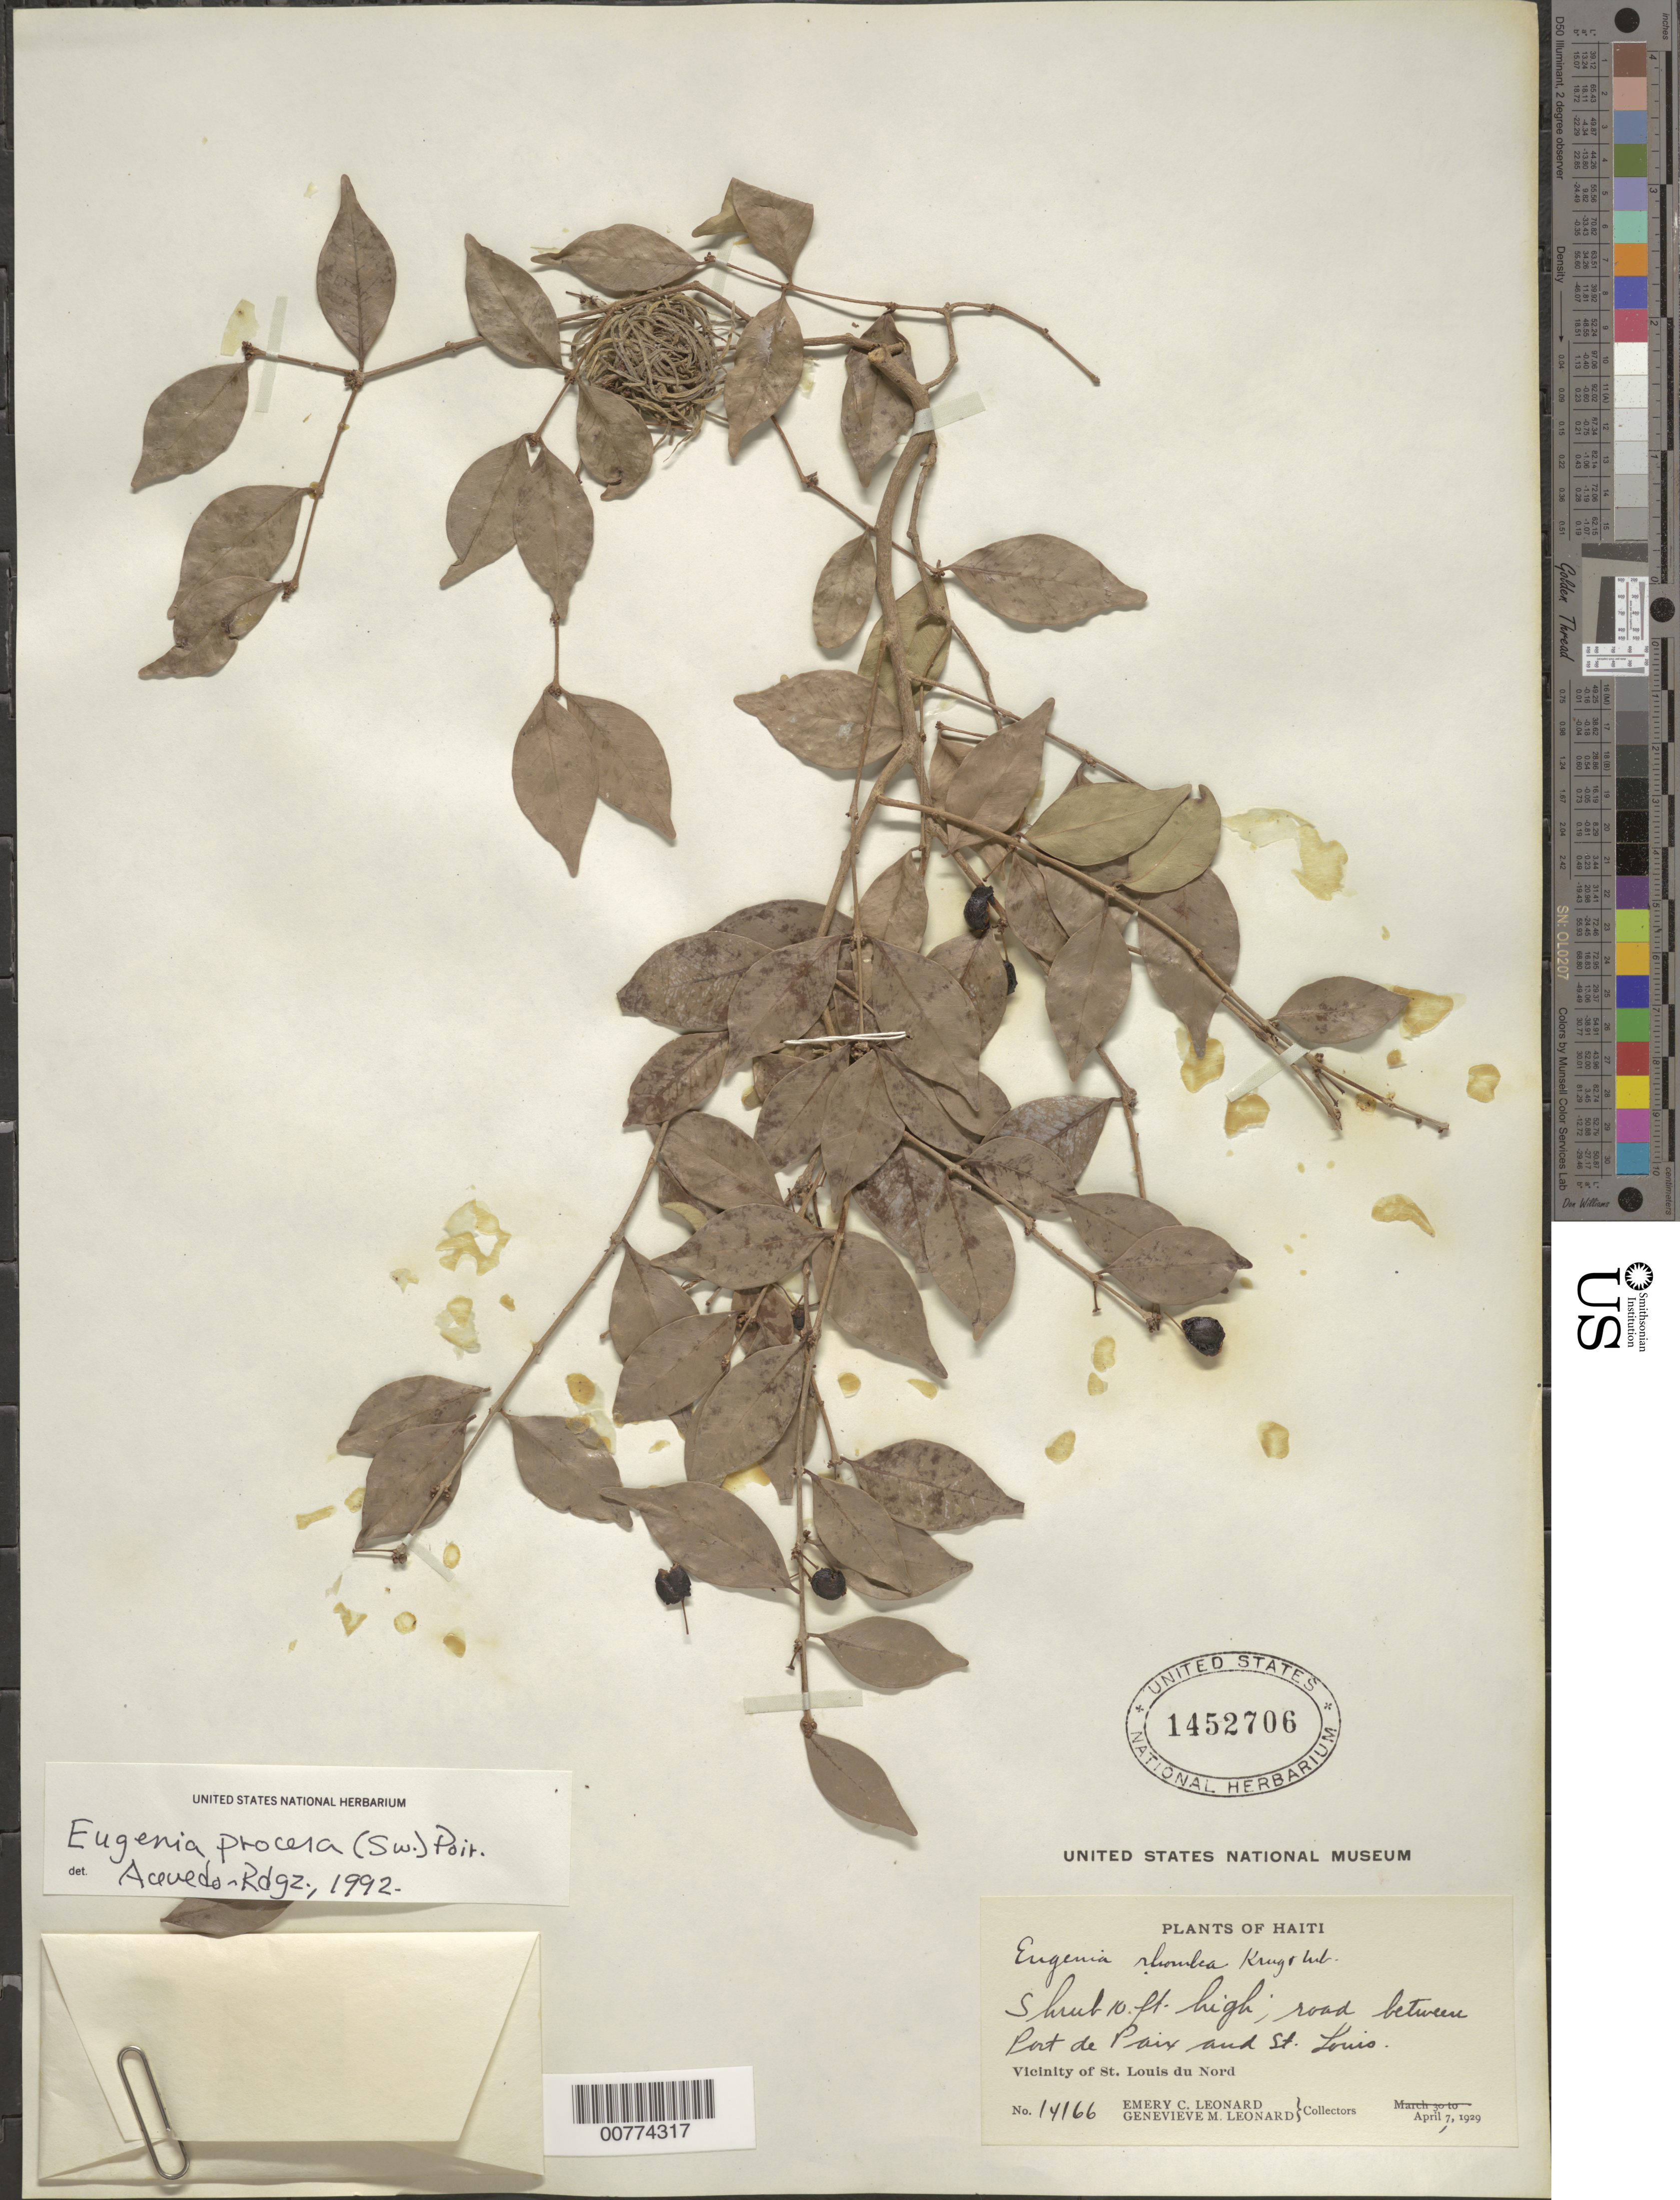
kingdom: Plantae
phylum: Tracheophyta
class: Magnoliopsida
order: Myrtales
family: Myrtaceae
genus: Eugenia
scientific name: Eugenia procera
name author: (Sw.) Poir.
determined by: Acevedo-Rodríguez, P., (BOT), Smithsonian Institution - National Museum of Natural History (UNITED STATES)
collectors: E. C. Leonard & G. M. Leonard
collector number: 14166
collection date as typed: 01 Apr 1929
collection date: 1929-04-01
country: Haiti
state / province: Nord-Ouest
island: Hispaniola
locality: Vicinity of St. Louis du Nord, road between Port de Paix and St. Louis.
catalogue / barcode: US 1452706